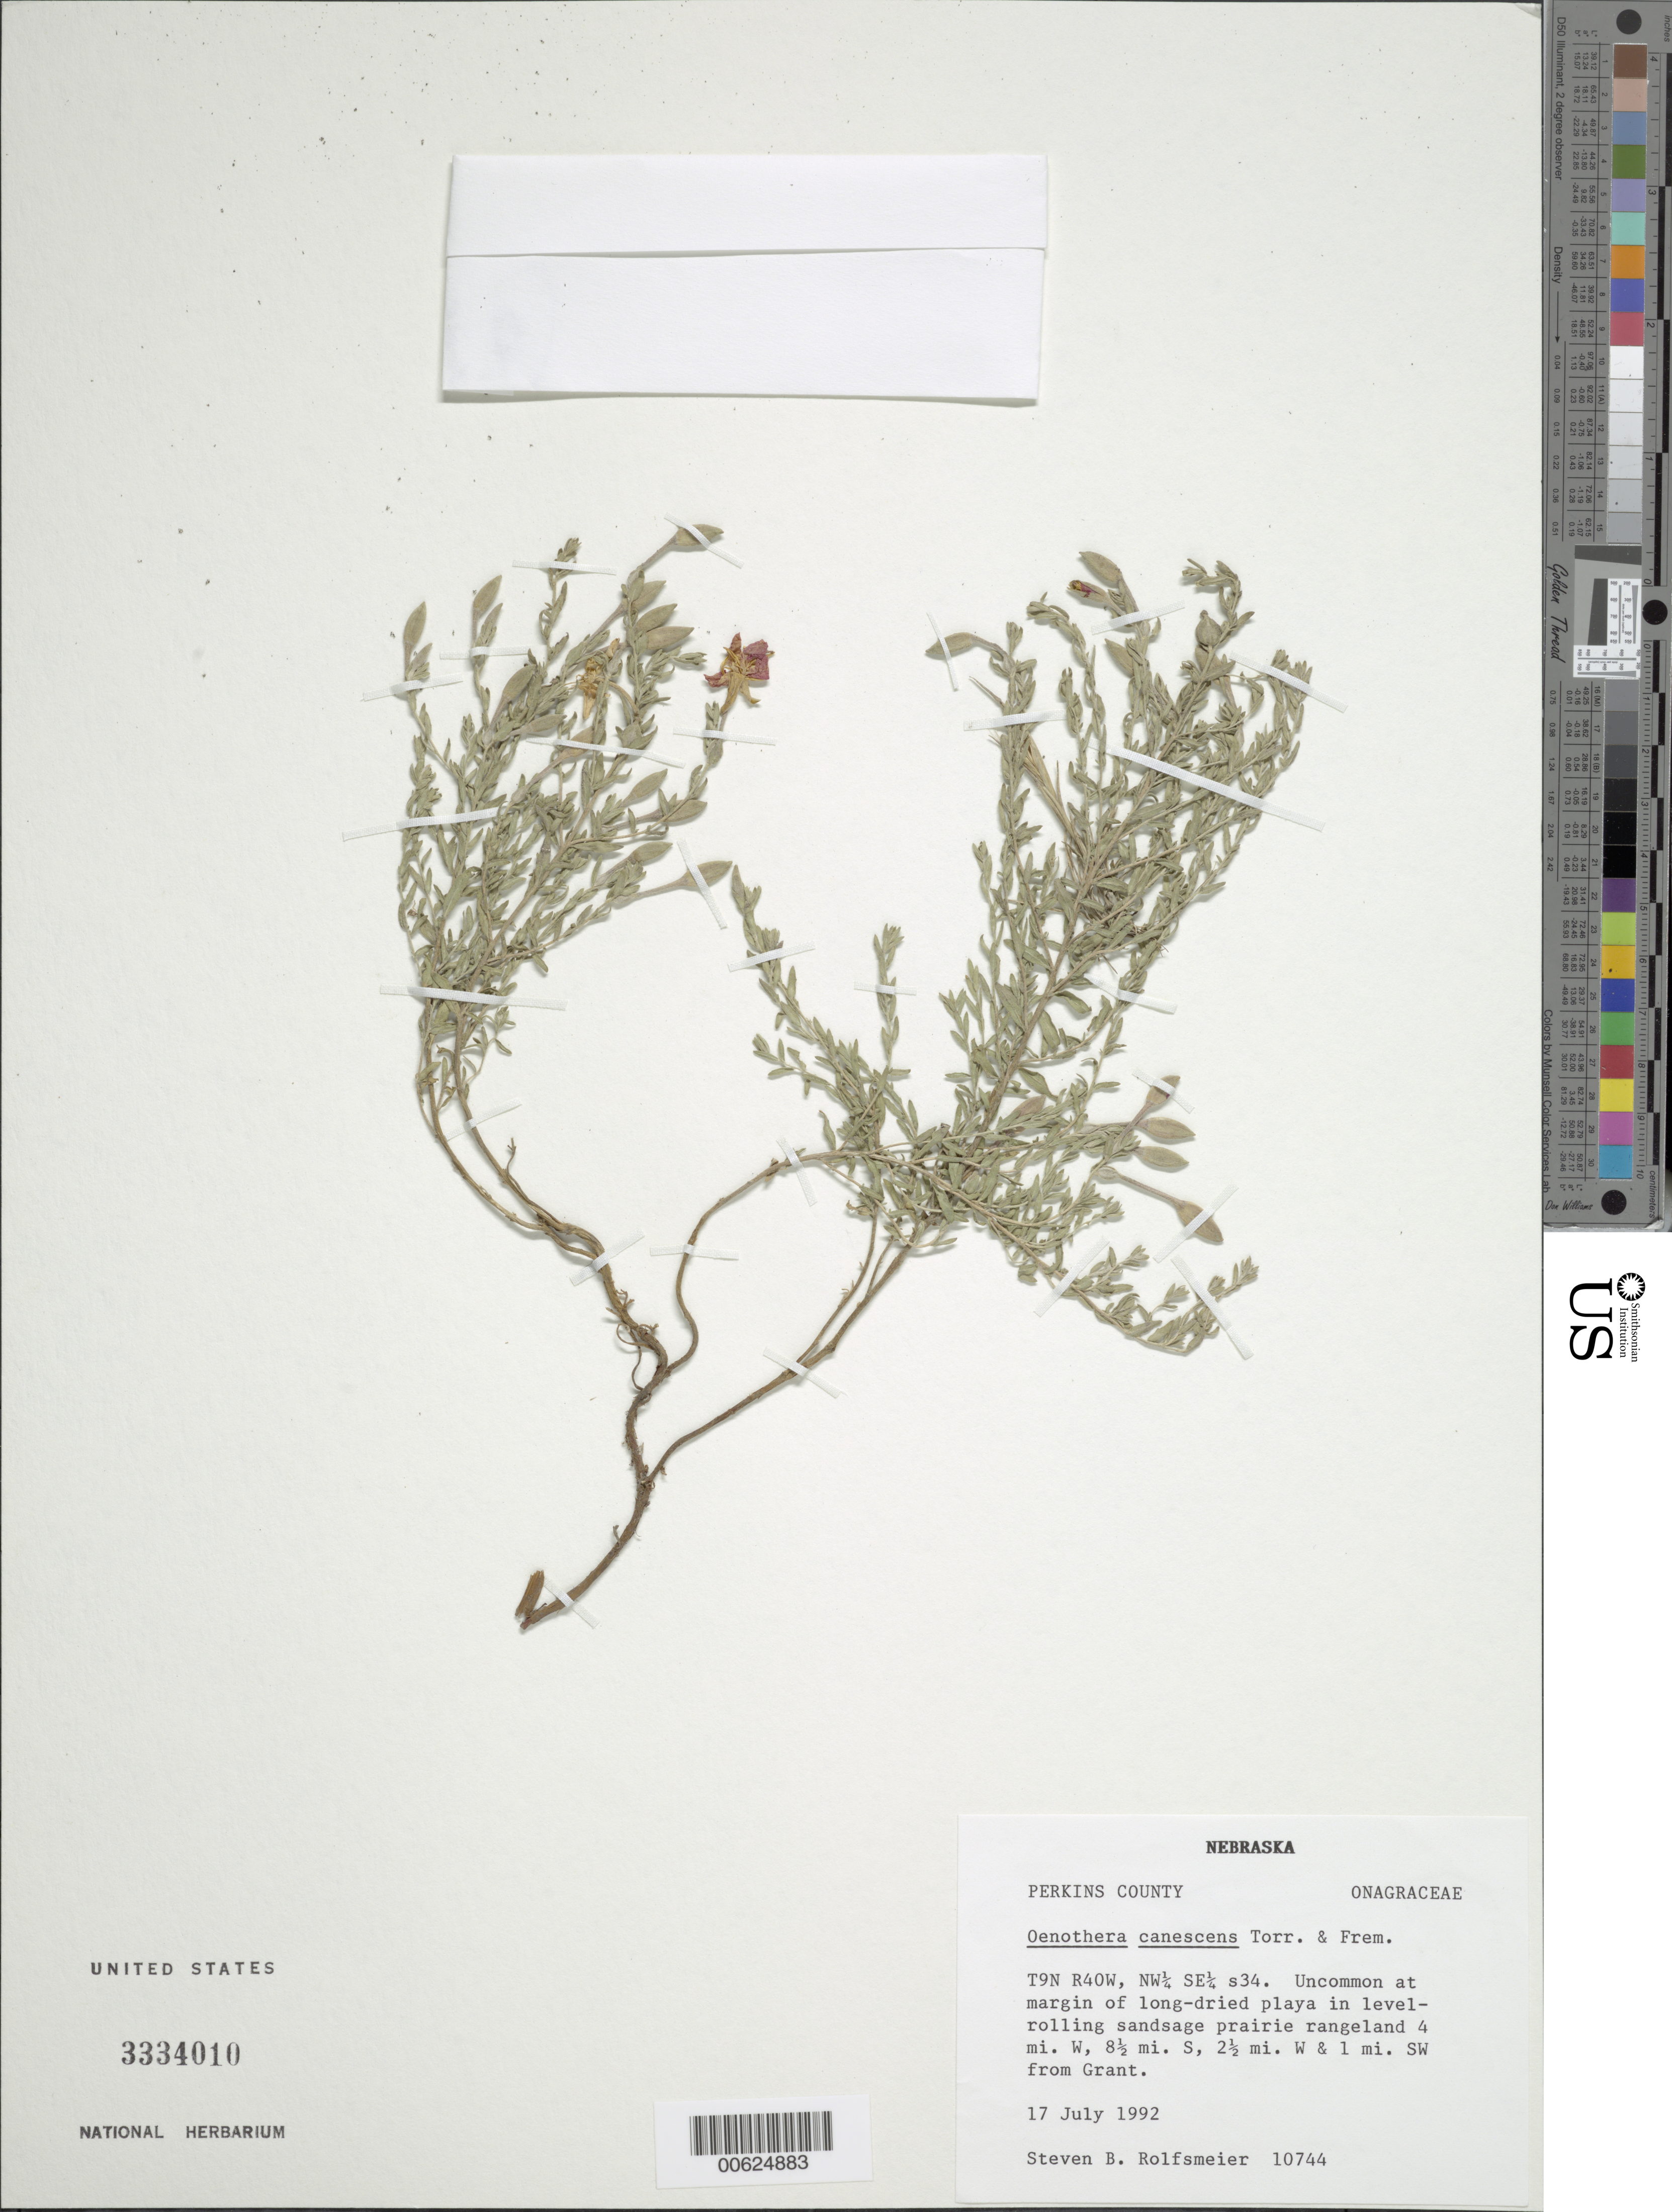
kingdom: Plantae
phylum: Tracheophyta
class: Magnoliopsida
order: Myrtales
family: Onagraceae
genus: Oenothera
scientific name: Oenothera canescens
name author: Torr. & Frém.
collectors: S. Rolfsmeier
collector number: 10744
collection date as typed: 17 Jul 1992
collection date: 1992-07-17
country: United States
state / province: Nebraska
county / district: Perkins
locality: SSW of Grant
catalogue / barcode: US 3334010